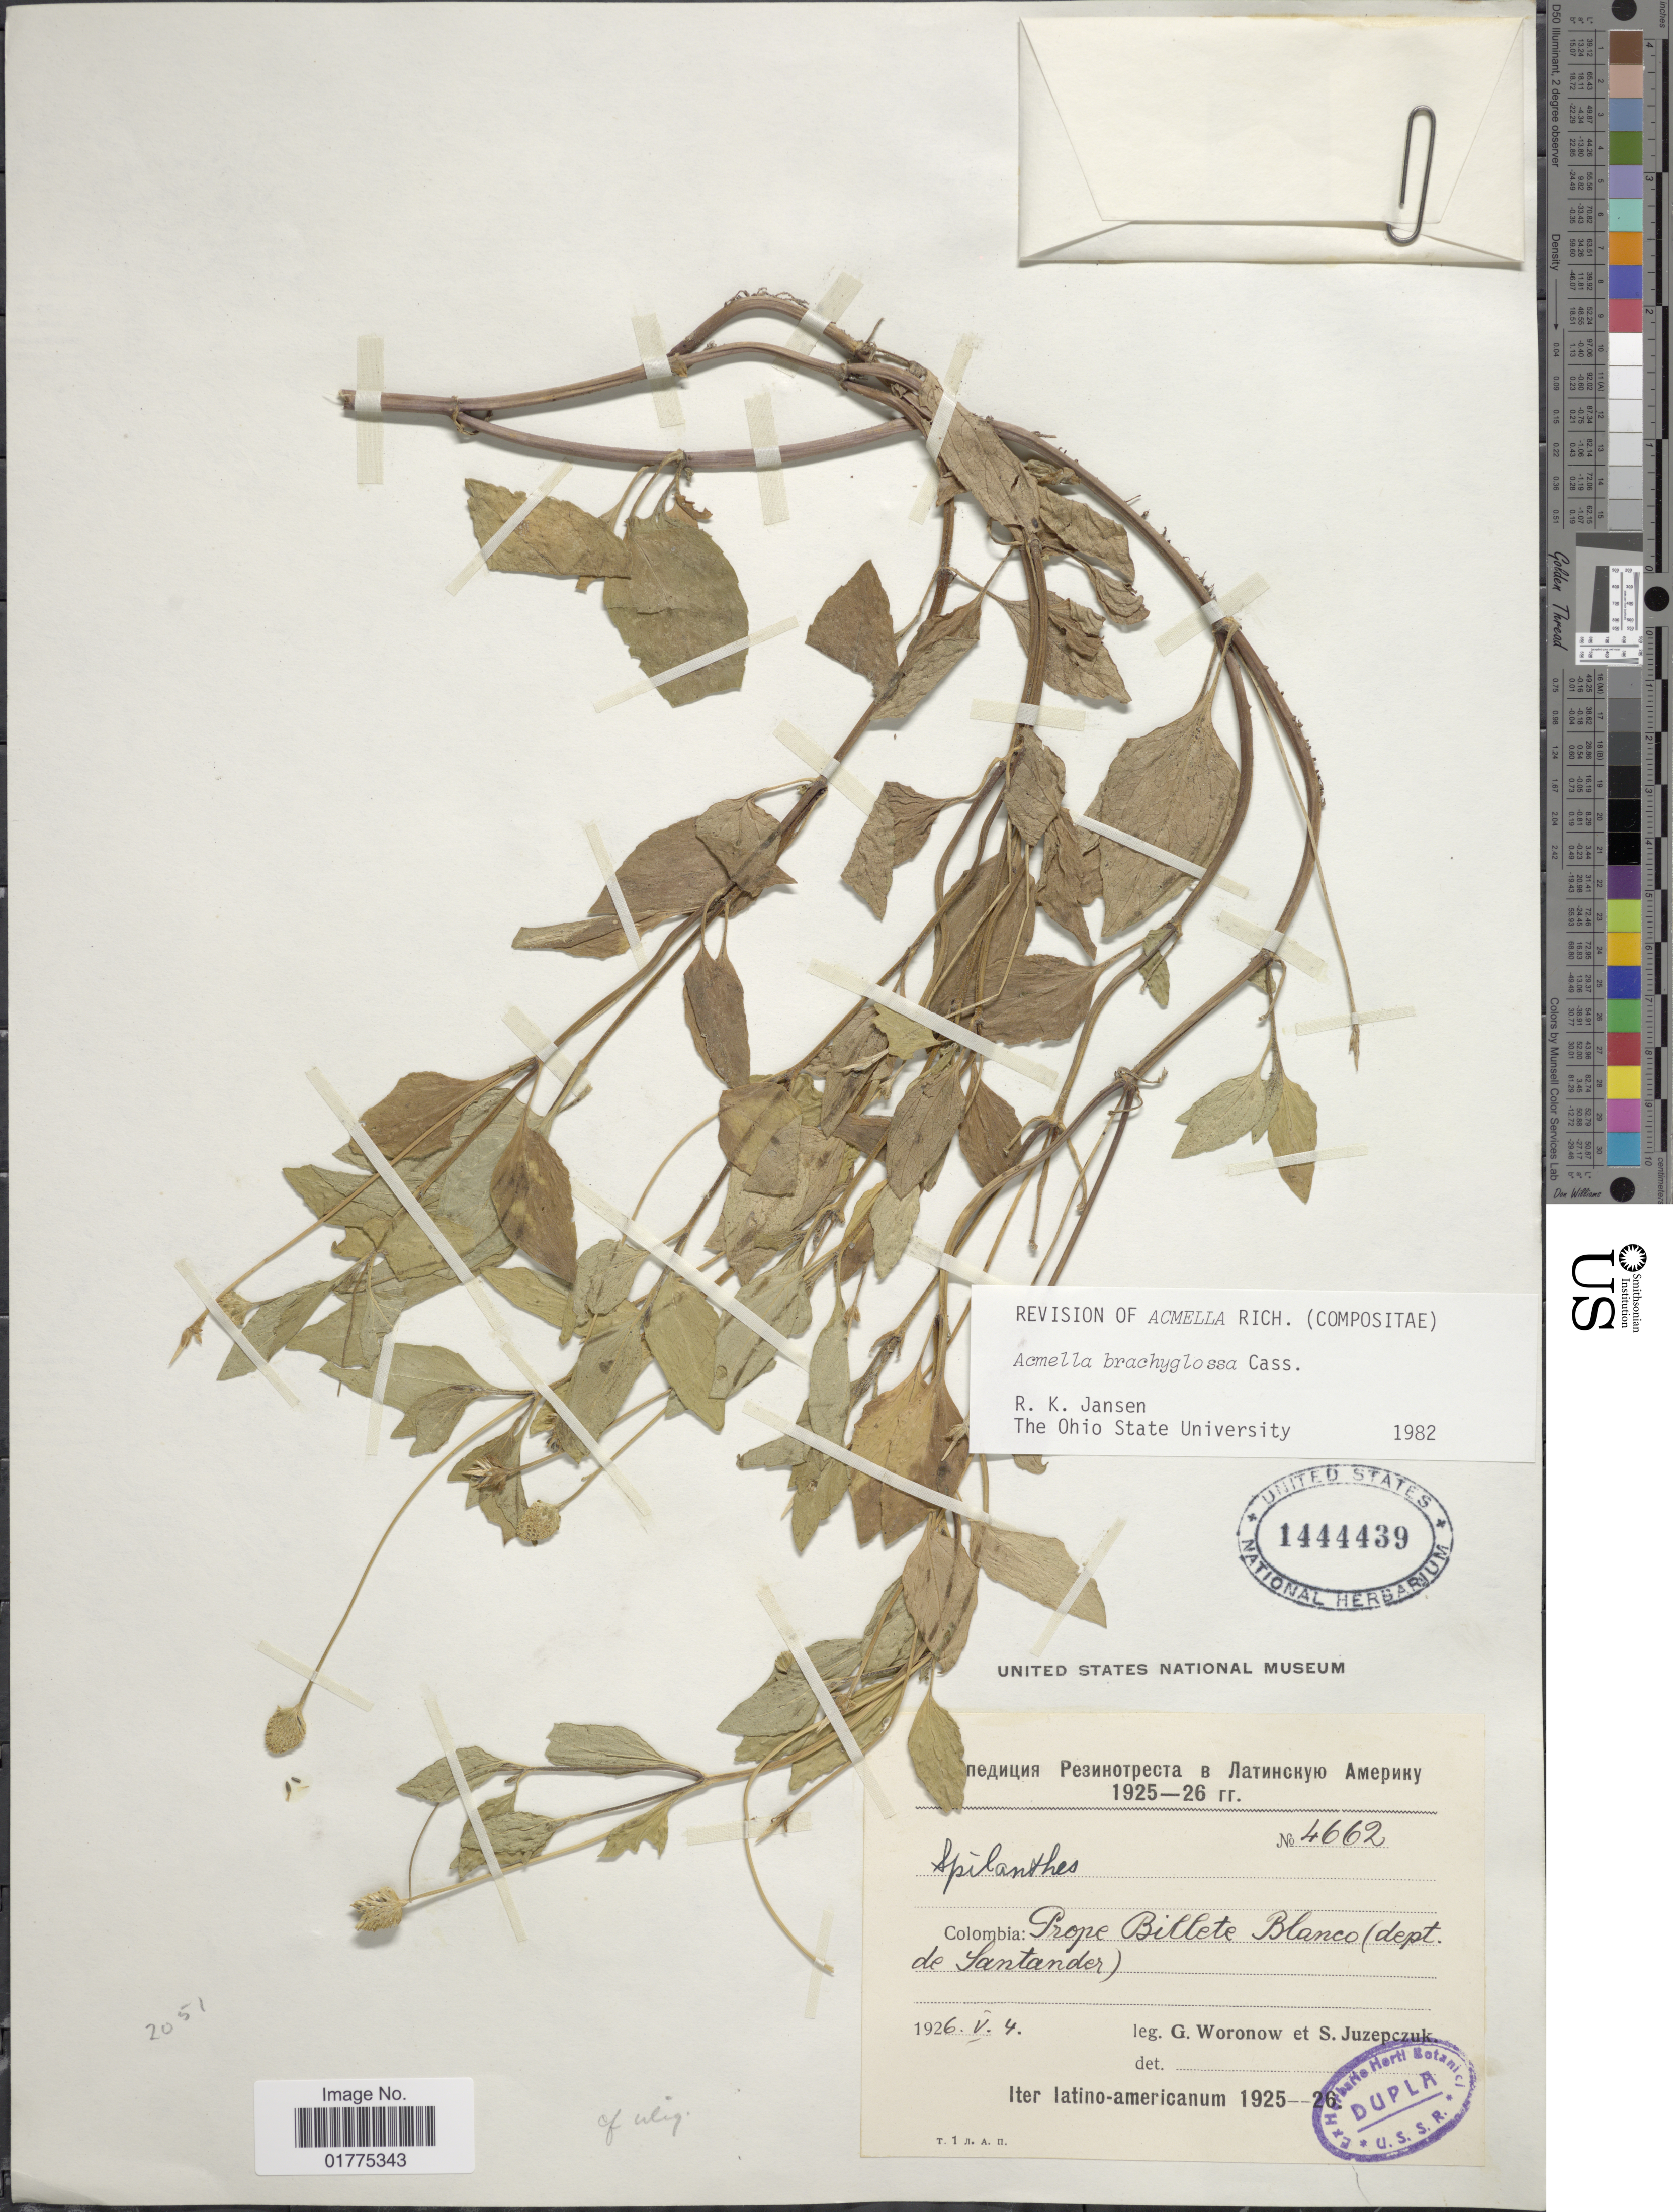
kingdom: Plantae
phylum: Tracheophyta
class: Magnoliopsida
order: Asterales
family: Asteraceae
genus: Acmella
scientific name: Acmella brachyglossa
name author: Cass.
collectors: G. Woronow & S. Juzepezuk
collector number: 4662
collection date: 1926-05-04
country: Colombia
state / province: Santander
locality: Colombia: Prope Billete Blanco (dept. de Santander)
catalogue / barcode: US 1444439